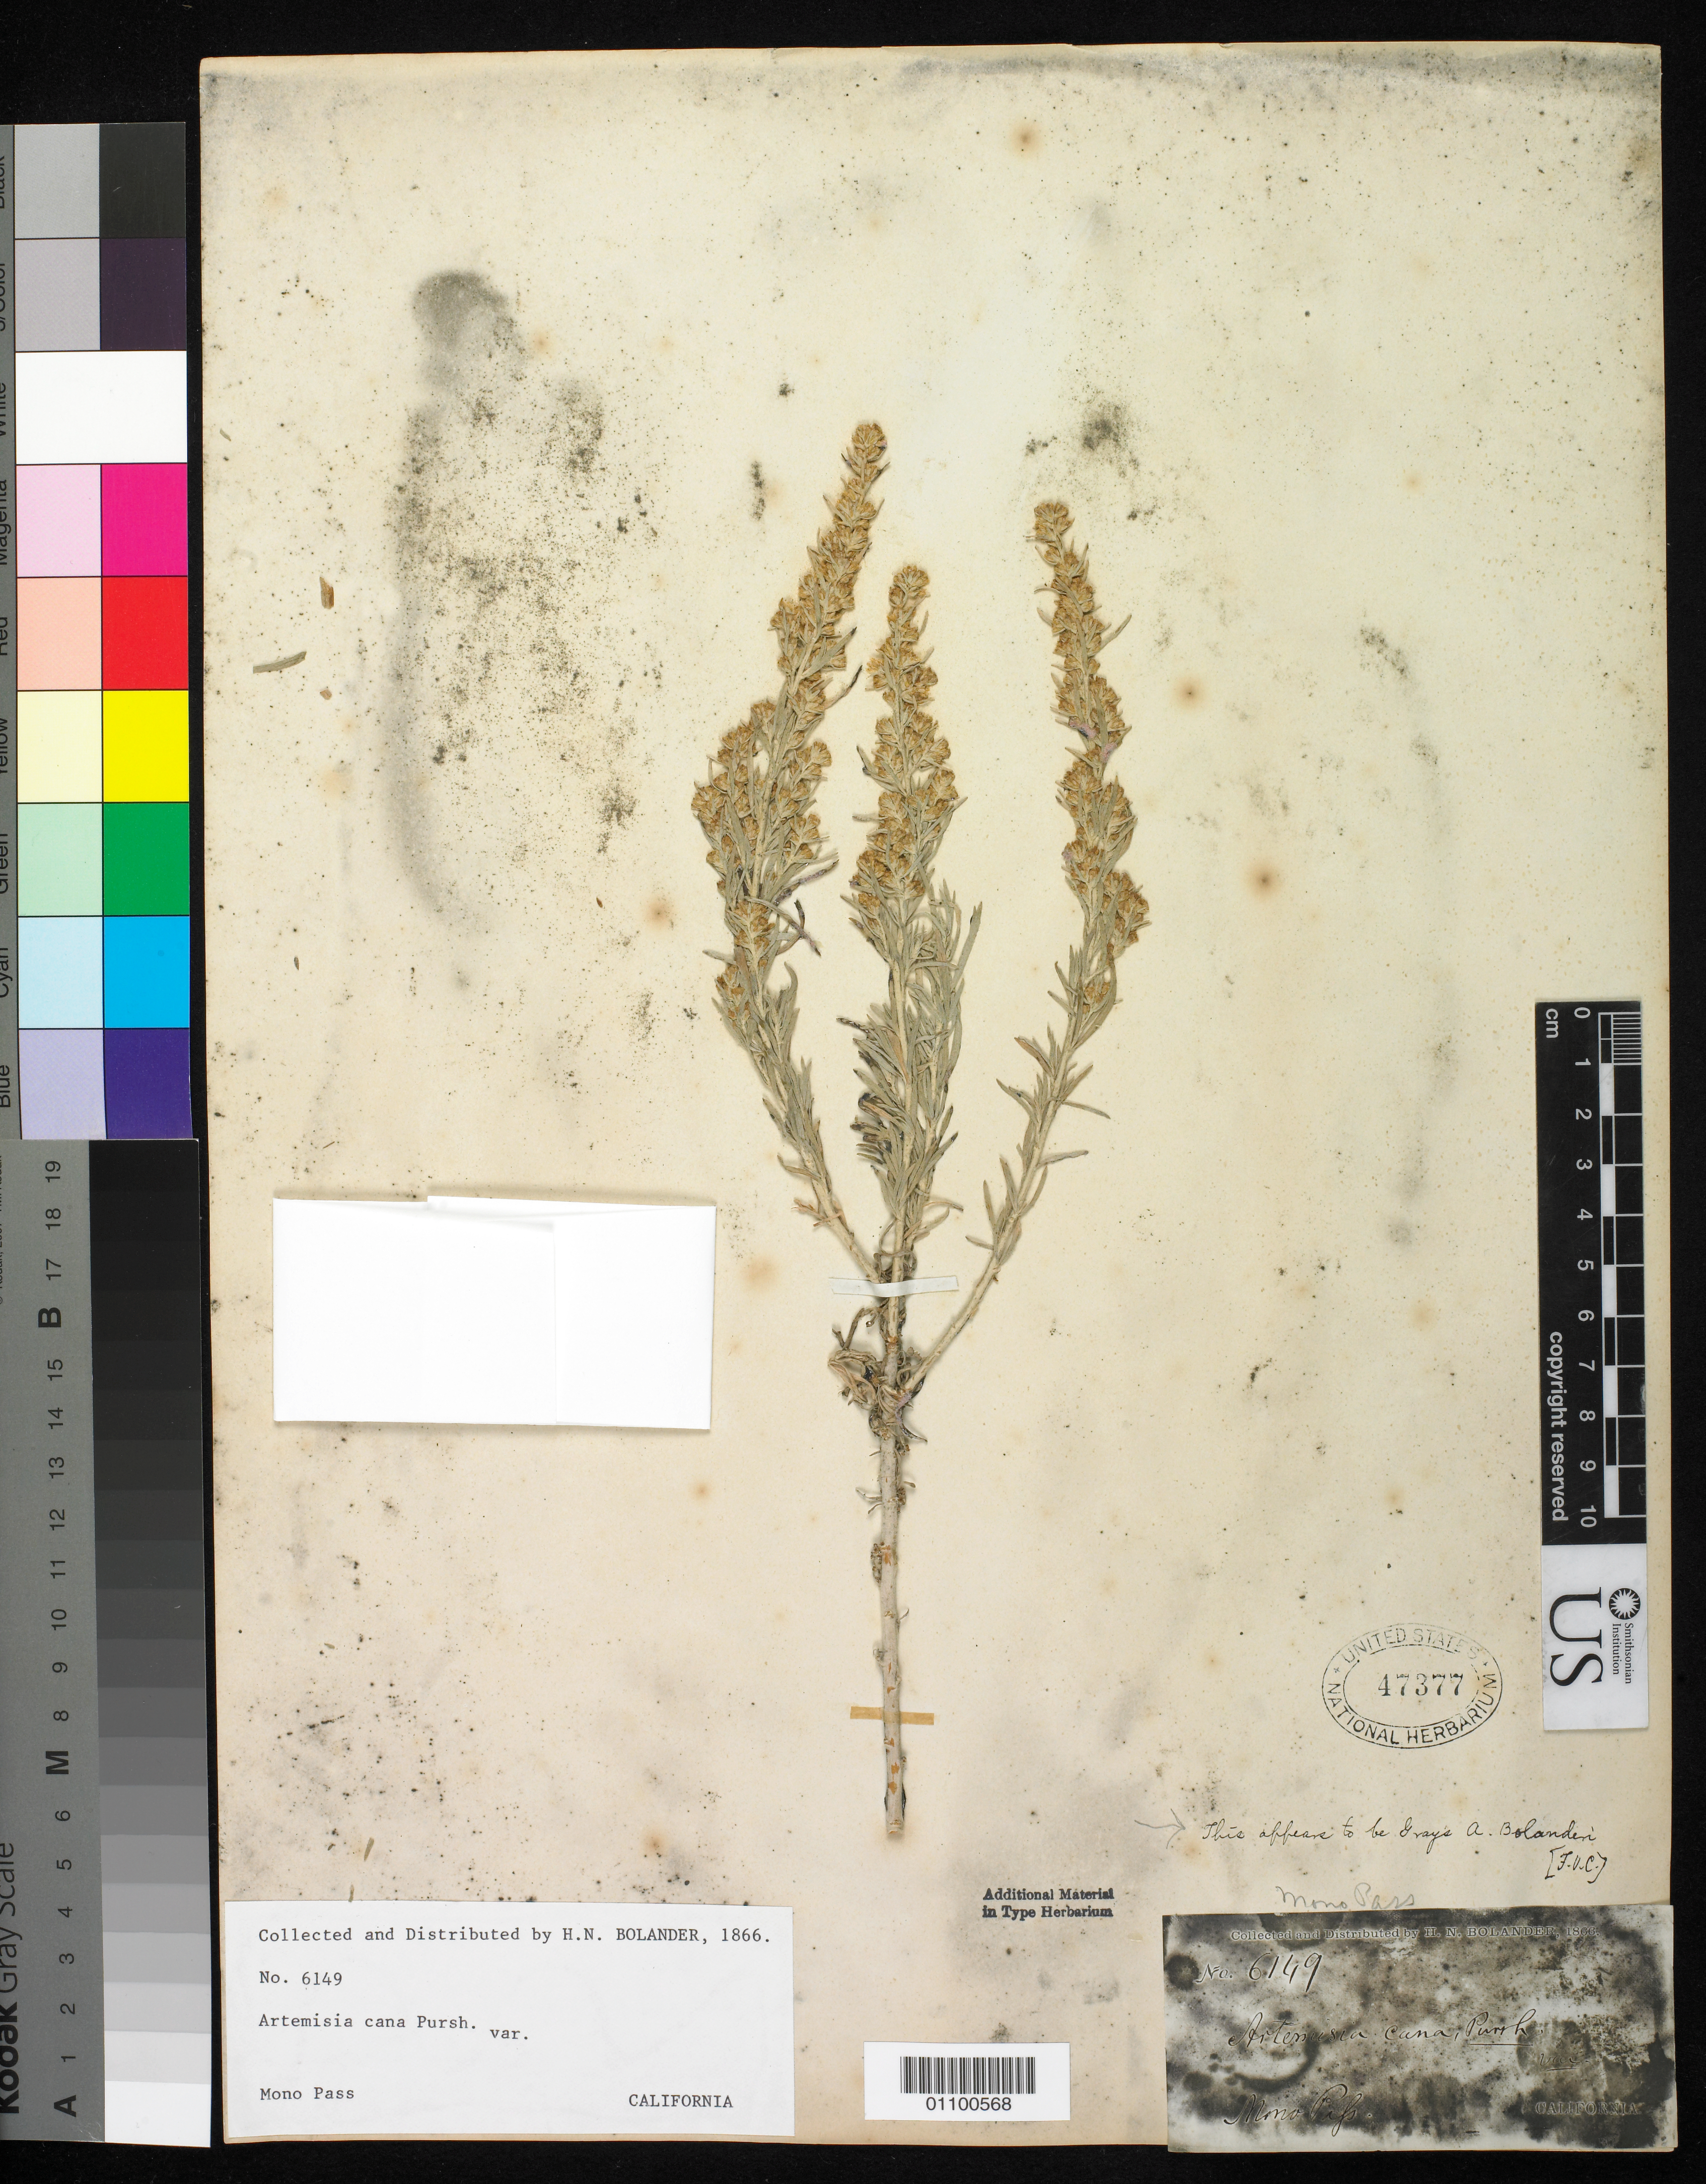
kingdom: Plantae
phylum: Tracheophyta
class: Magnoliopsida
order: Asterales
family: Asteraceae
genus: Artemisia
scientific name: Artemisia bolanderi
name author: A. Gray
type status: Isotype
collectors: H. Bolander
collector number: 6149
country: United States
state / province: California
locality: At Morro Pass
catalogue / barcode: US 47377